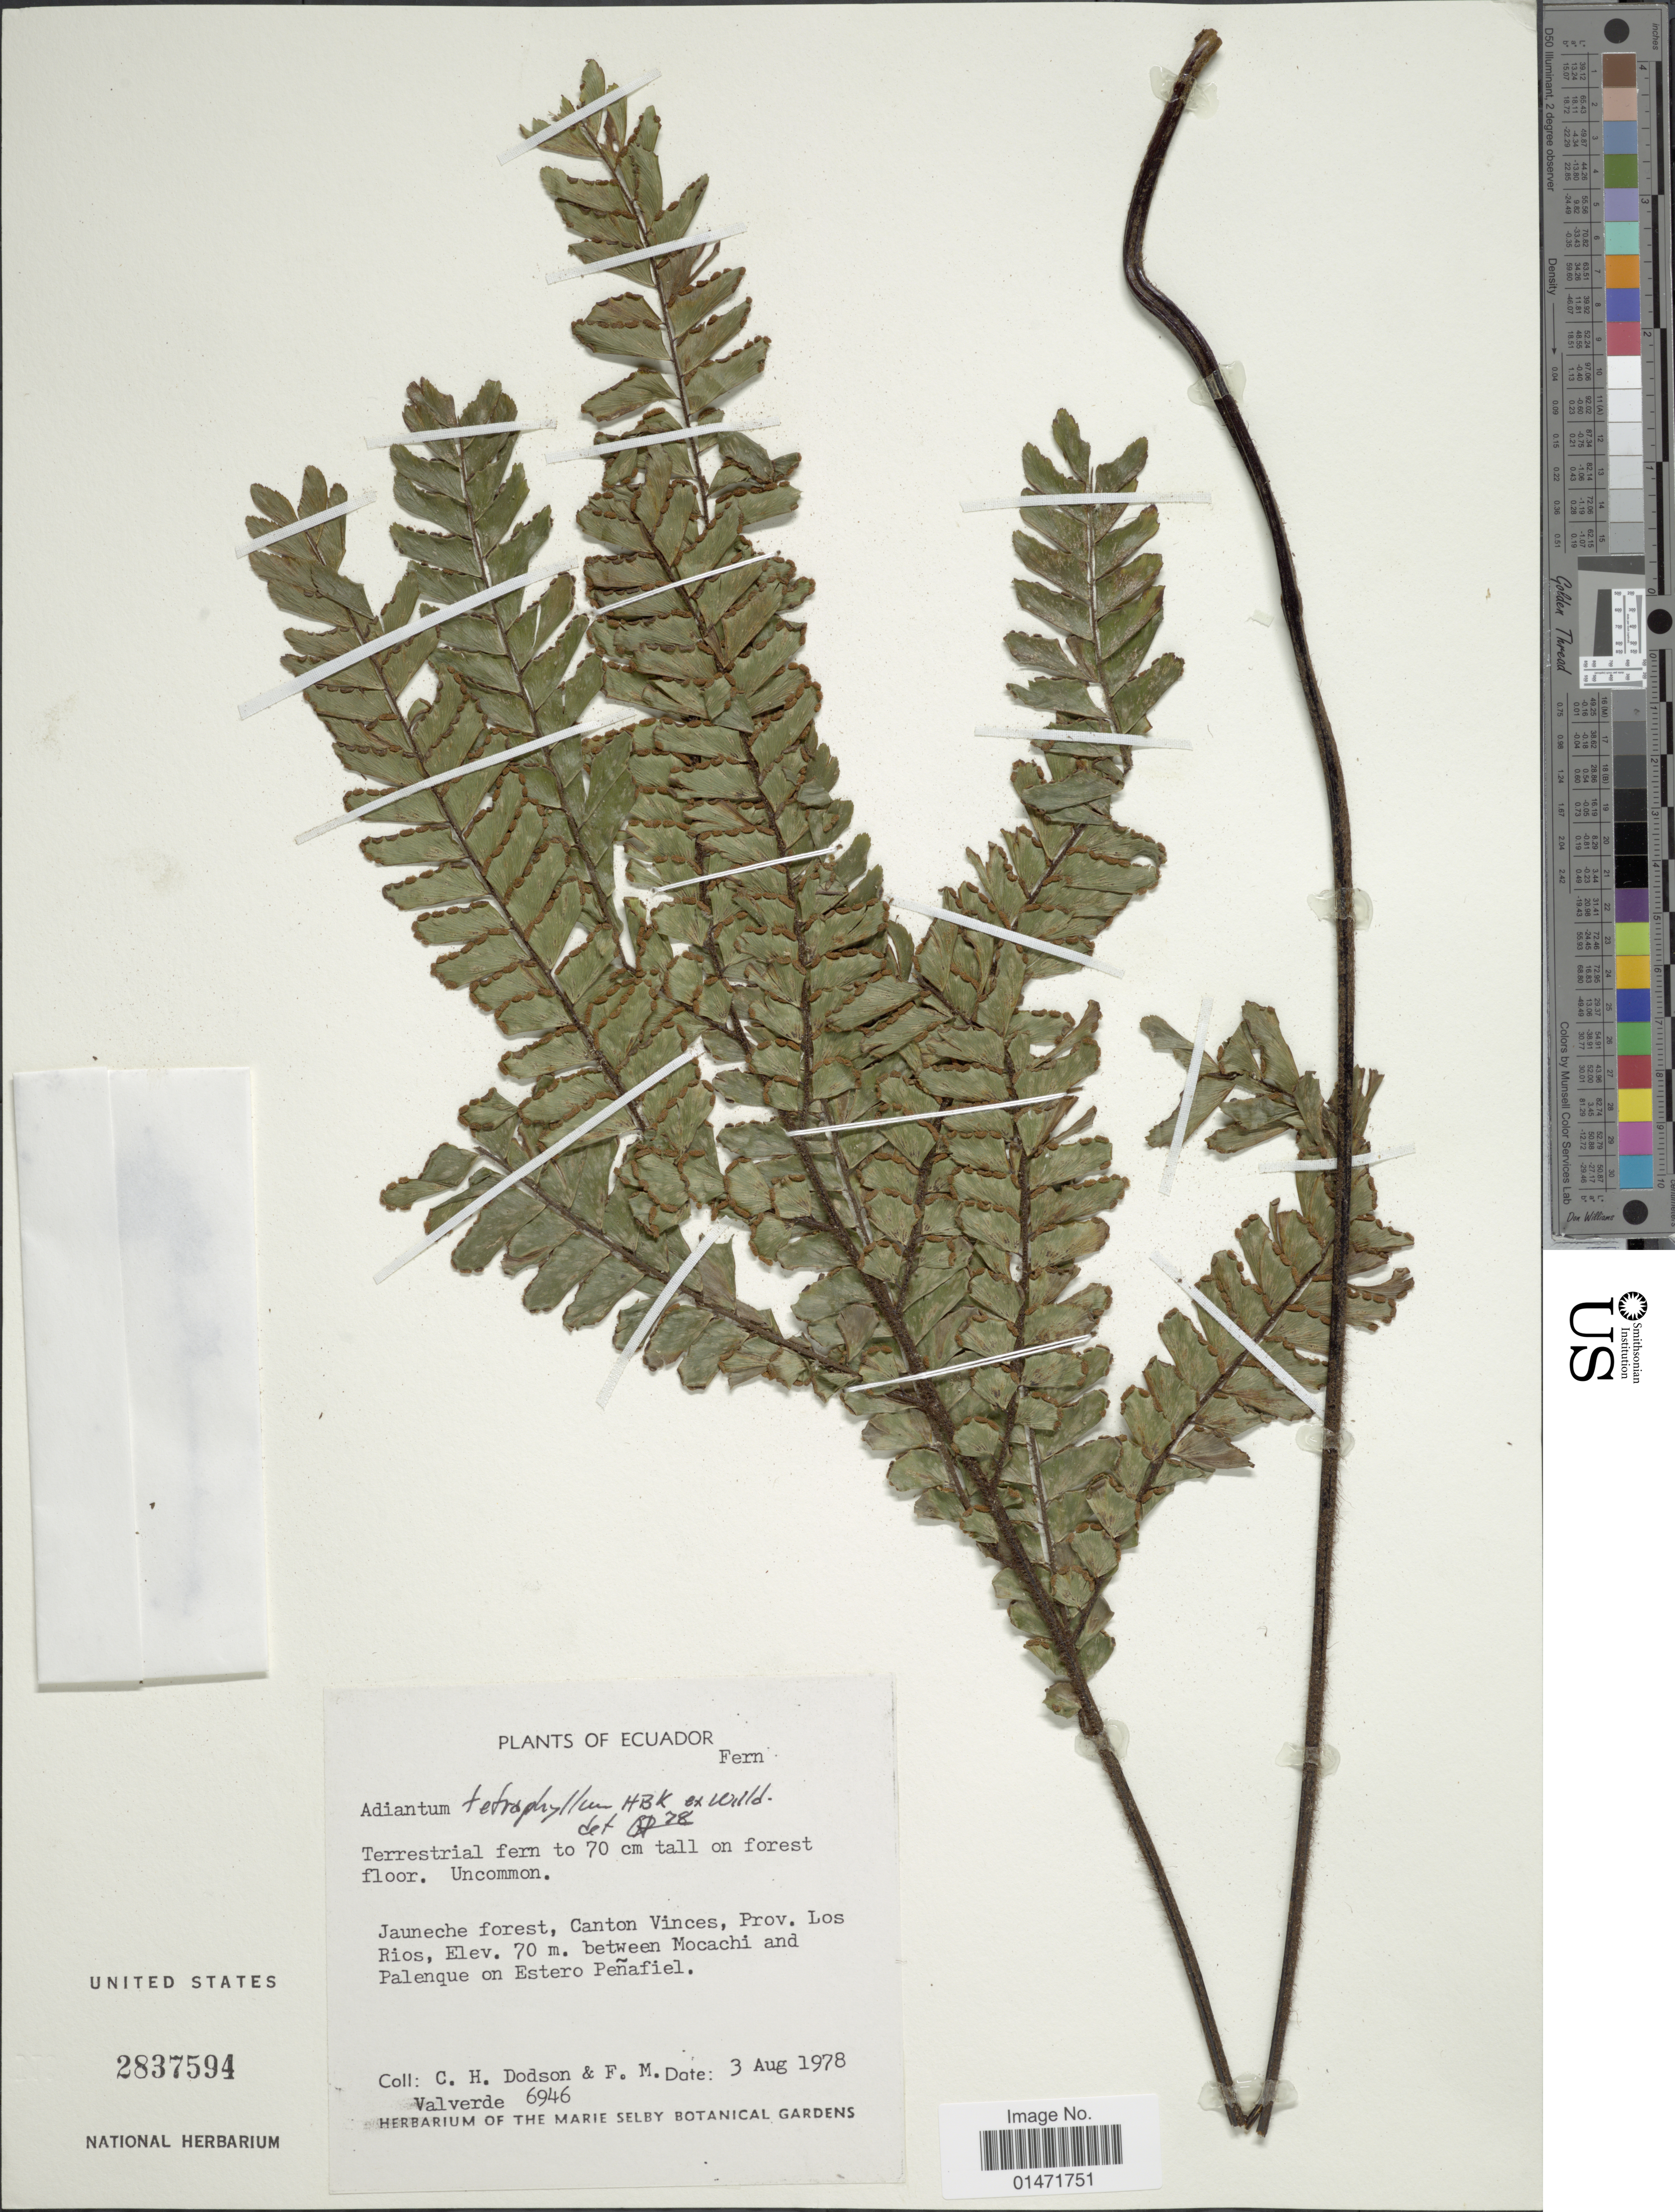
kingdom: Plantae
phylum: Tracheophyta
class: Polypodiopsida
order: Polypodiales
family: Pteridaceae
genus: Adiantum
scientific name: Adiantum tetraphyllum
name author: Humb. & Bonpl. ex Willd.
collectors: C. H. Dodson & F. M. Valverde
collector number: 6946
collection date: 1978-08-03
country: Ecuador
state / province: Los Ríos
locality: Jauneche forest, Canton Vinces, between Mocachi and Palenque on Estero Peñafiel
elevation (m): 70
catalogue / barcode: US 2837594